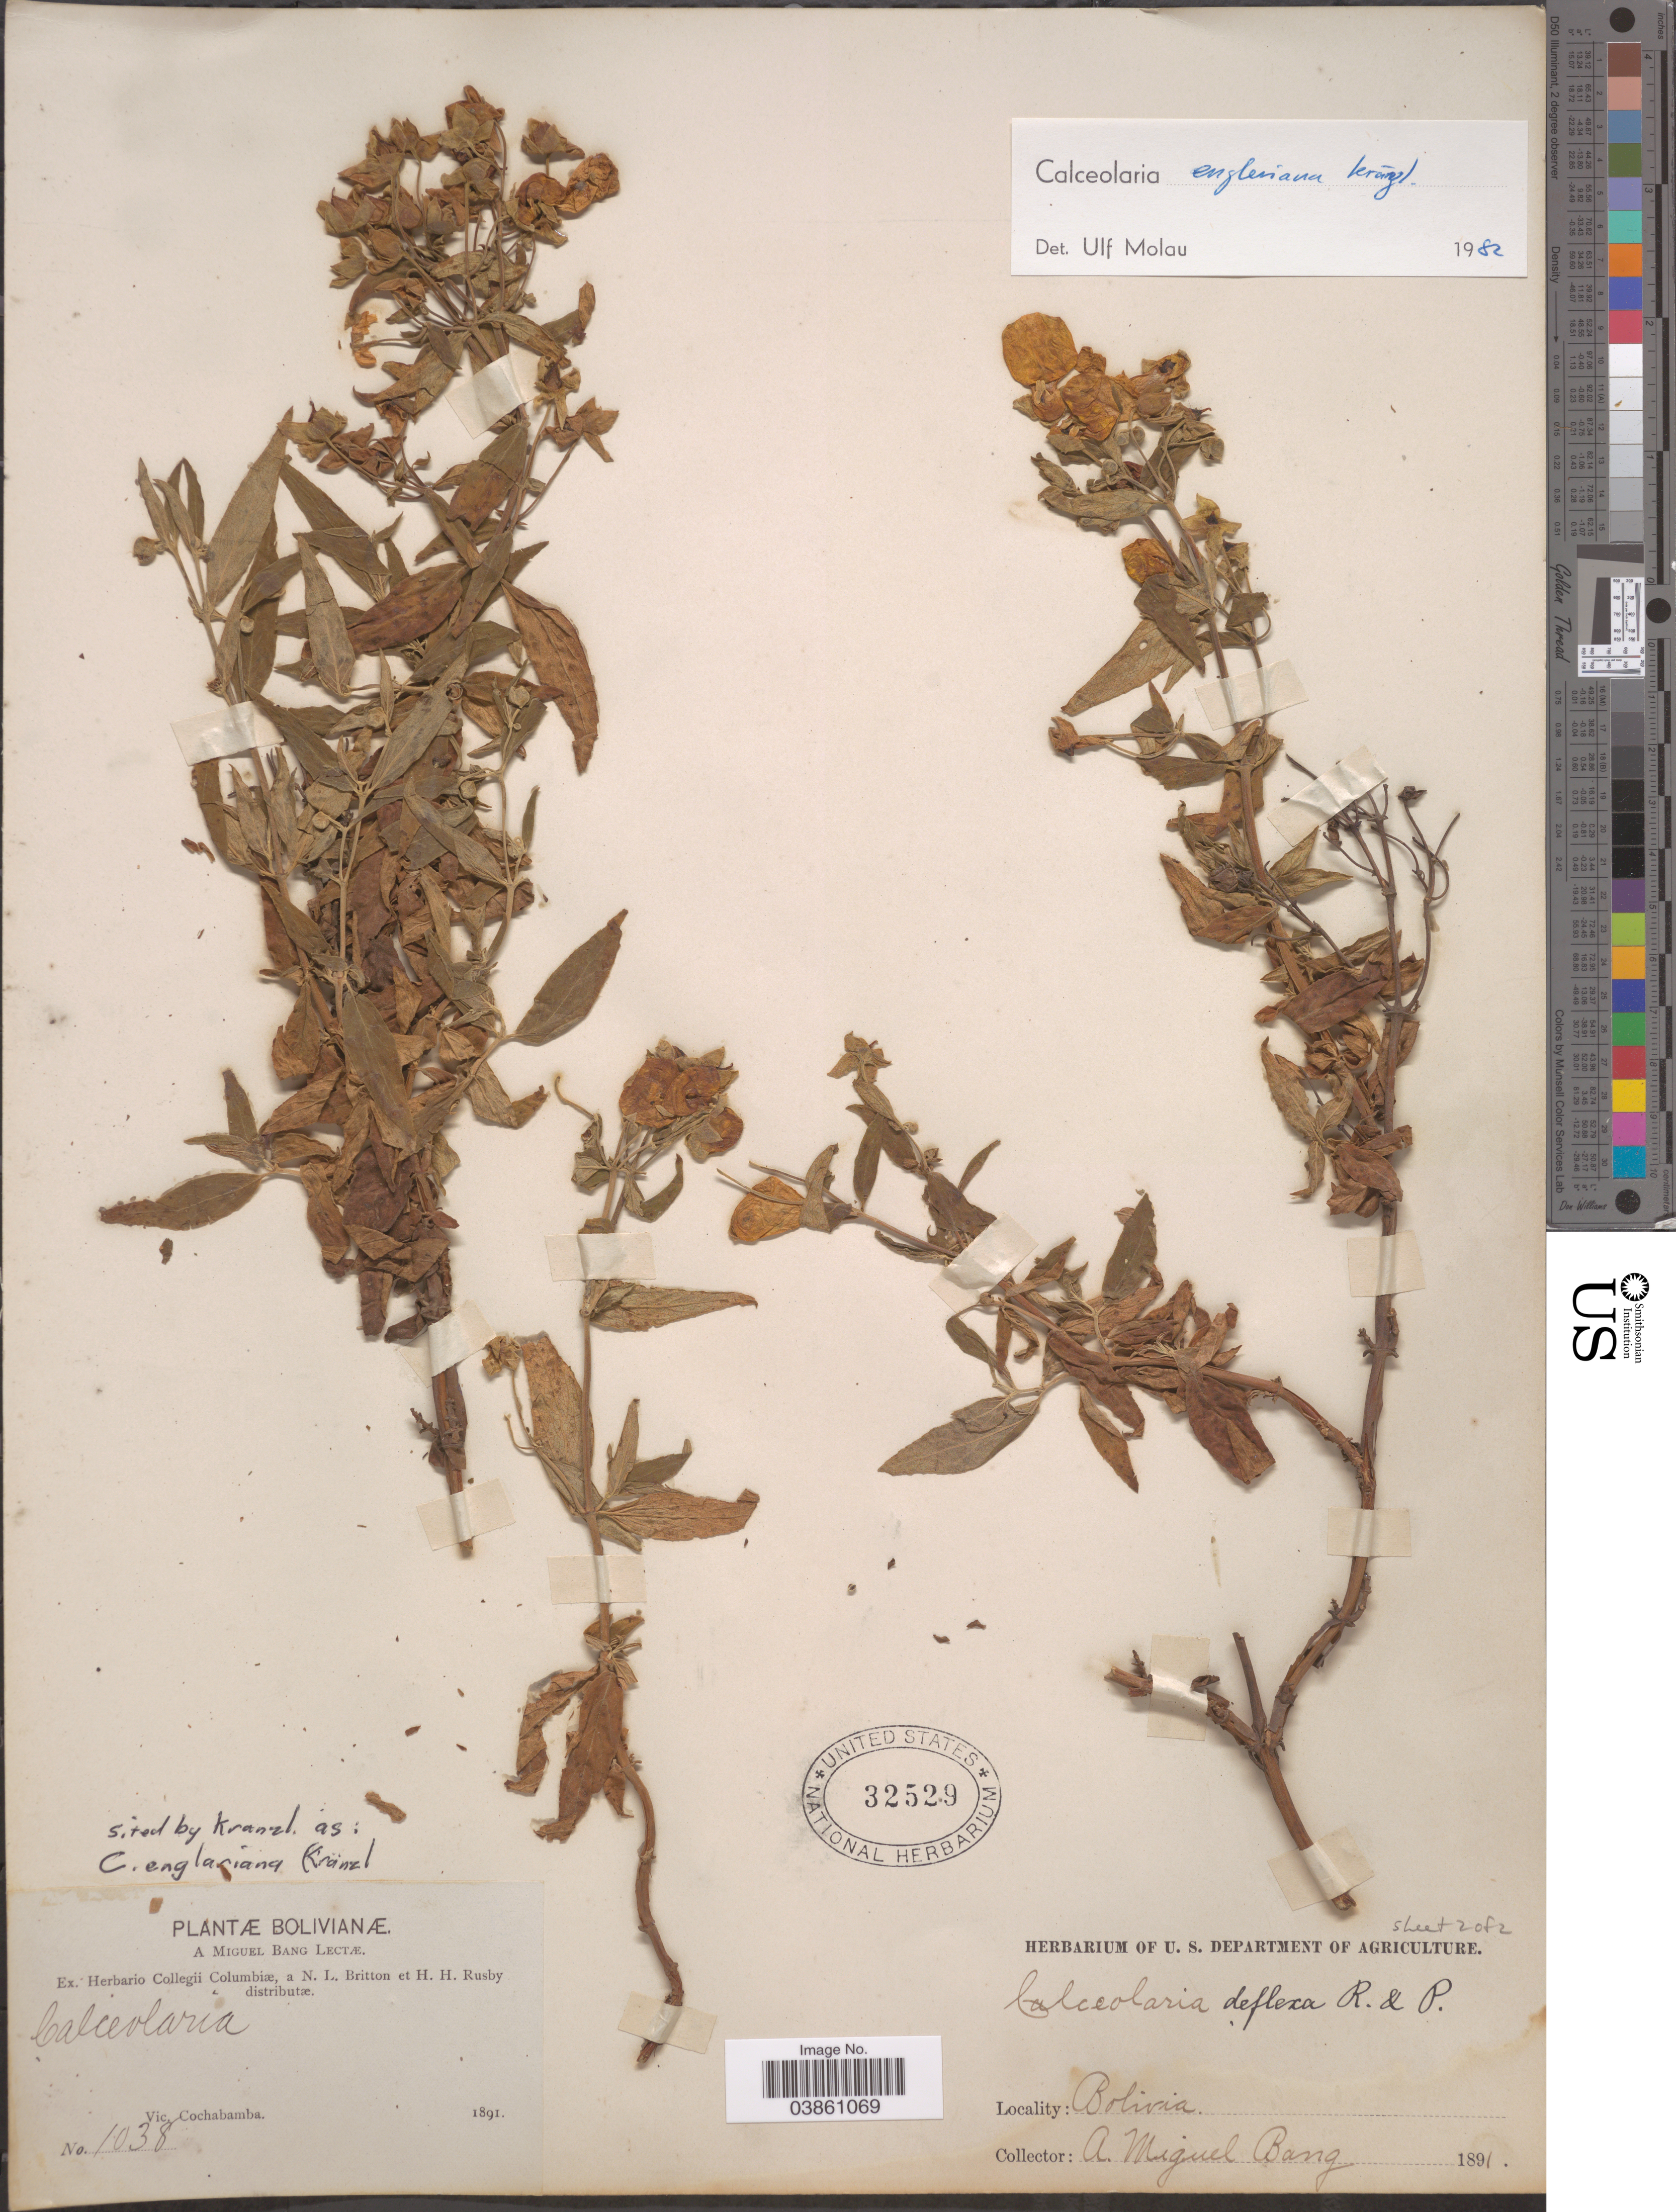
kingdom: Plantae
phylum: Tracheophyta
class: Magnoliopsida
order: Lamiales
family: Calceolariaceae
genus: Calceolaria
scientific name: Calceolaria engleriana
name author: Kraenzl.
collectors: M. Bang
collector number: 1038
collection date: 1891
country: Bolivia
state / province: Cochabamba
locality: Vic. Cochabamba.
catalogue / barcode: US 32529